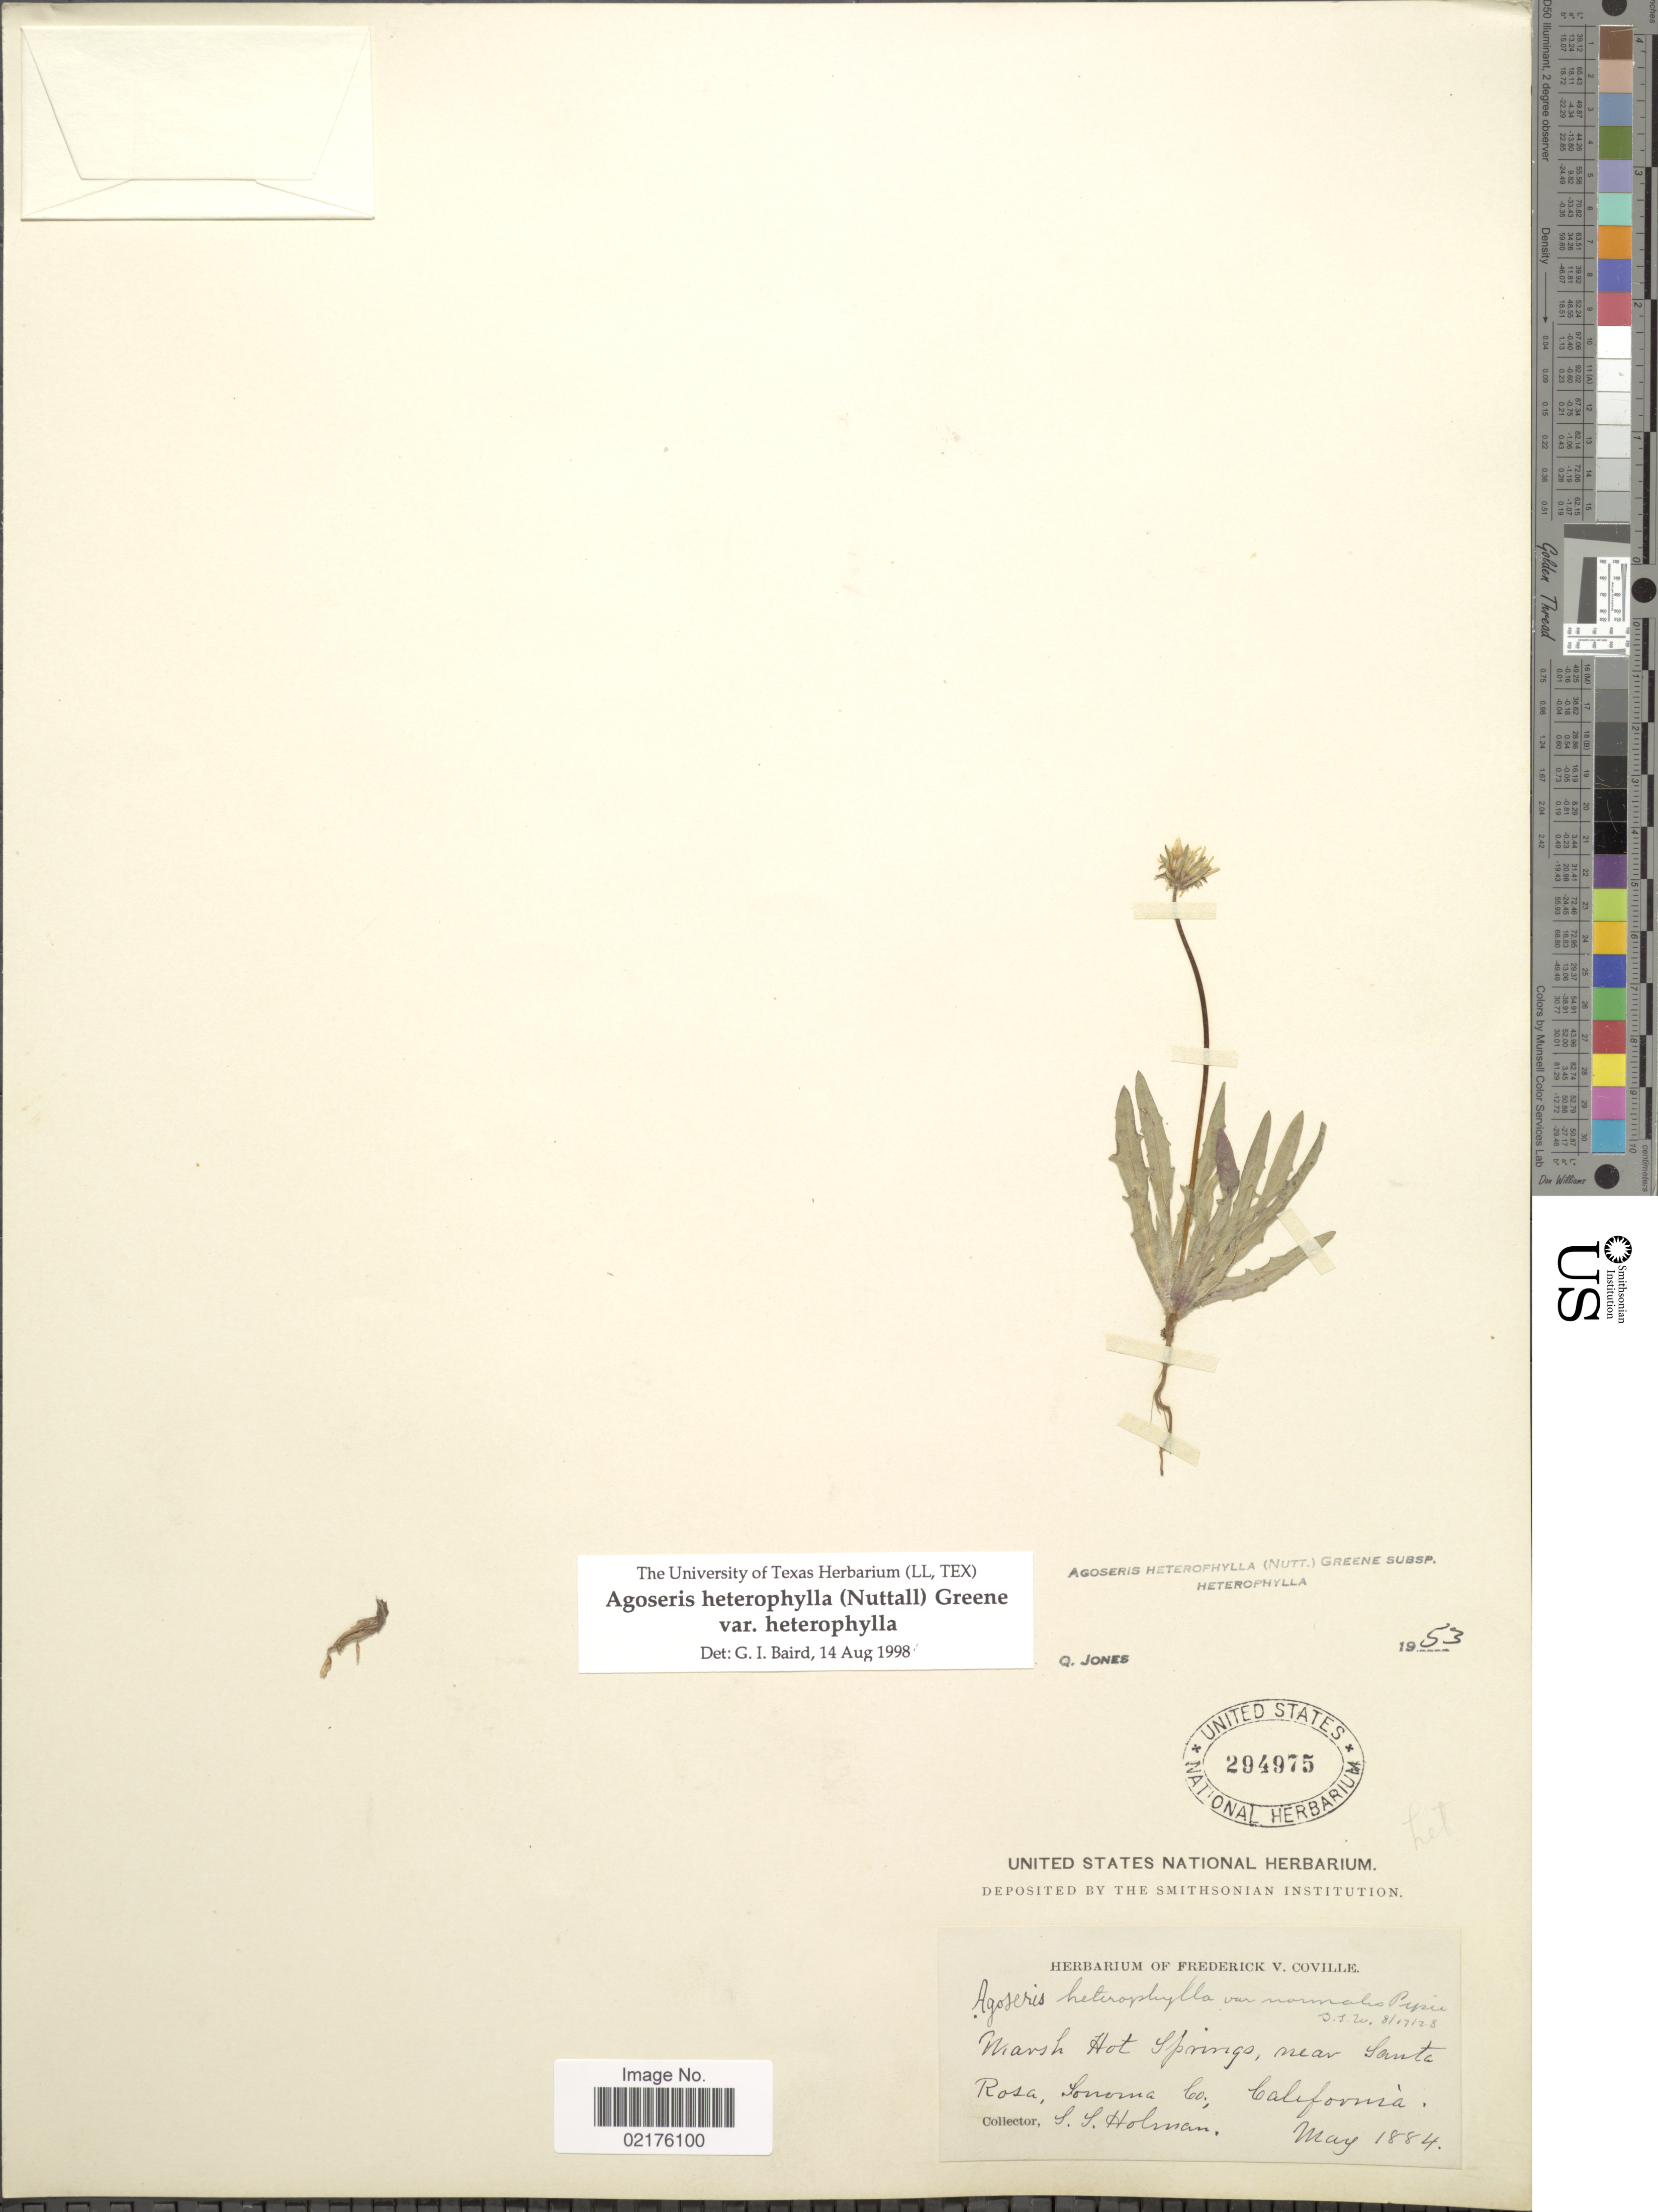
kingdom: Plantae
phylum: Tracheophyta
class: Magnoliopsida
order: Asterales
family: Asteraceae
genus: Agoseris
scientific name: Agoseris heterophylla subsp. heterophylla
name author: (Nutt.) Greene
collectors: S. Holman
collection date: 1884-05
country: United States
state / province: California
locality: Marsh Hot Springs, near Santa Rosa, Sonora Co., California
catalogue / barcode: US 294975